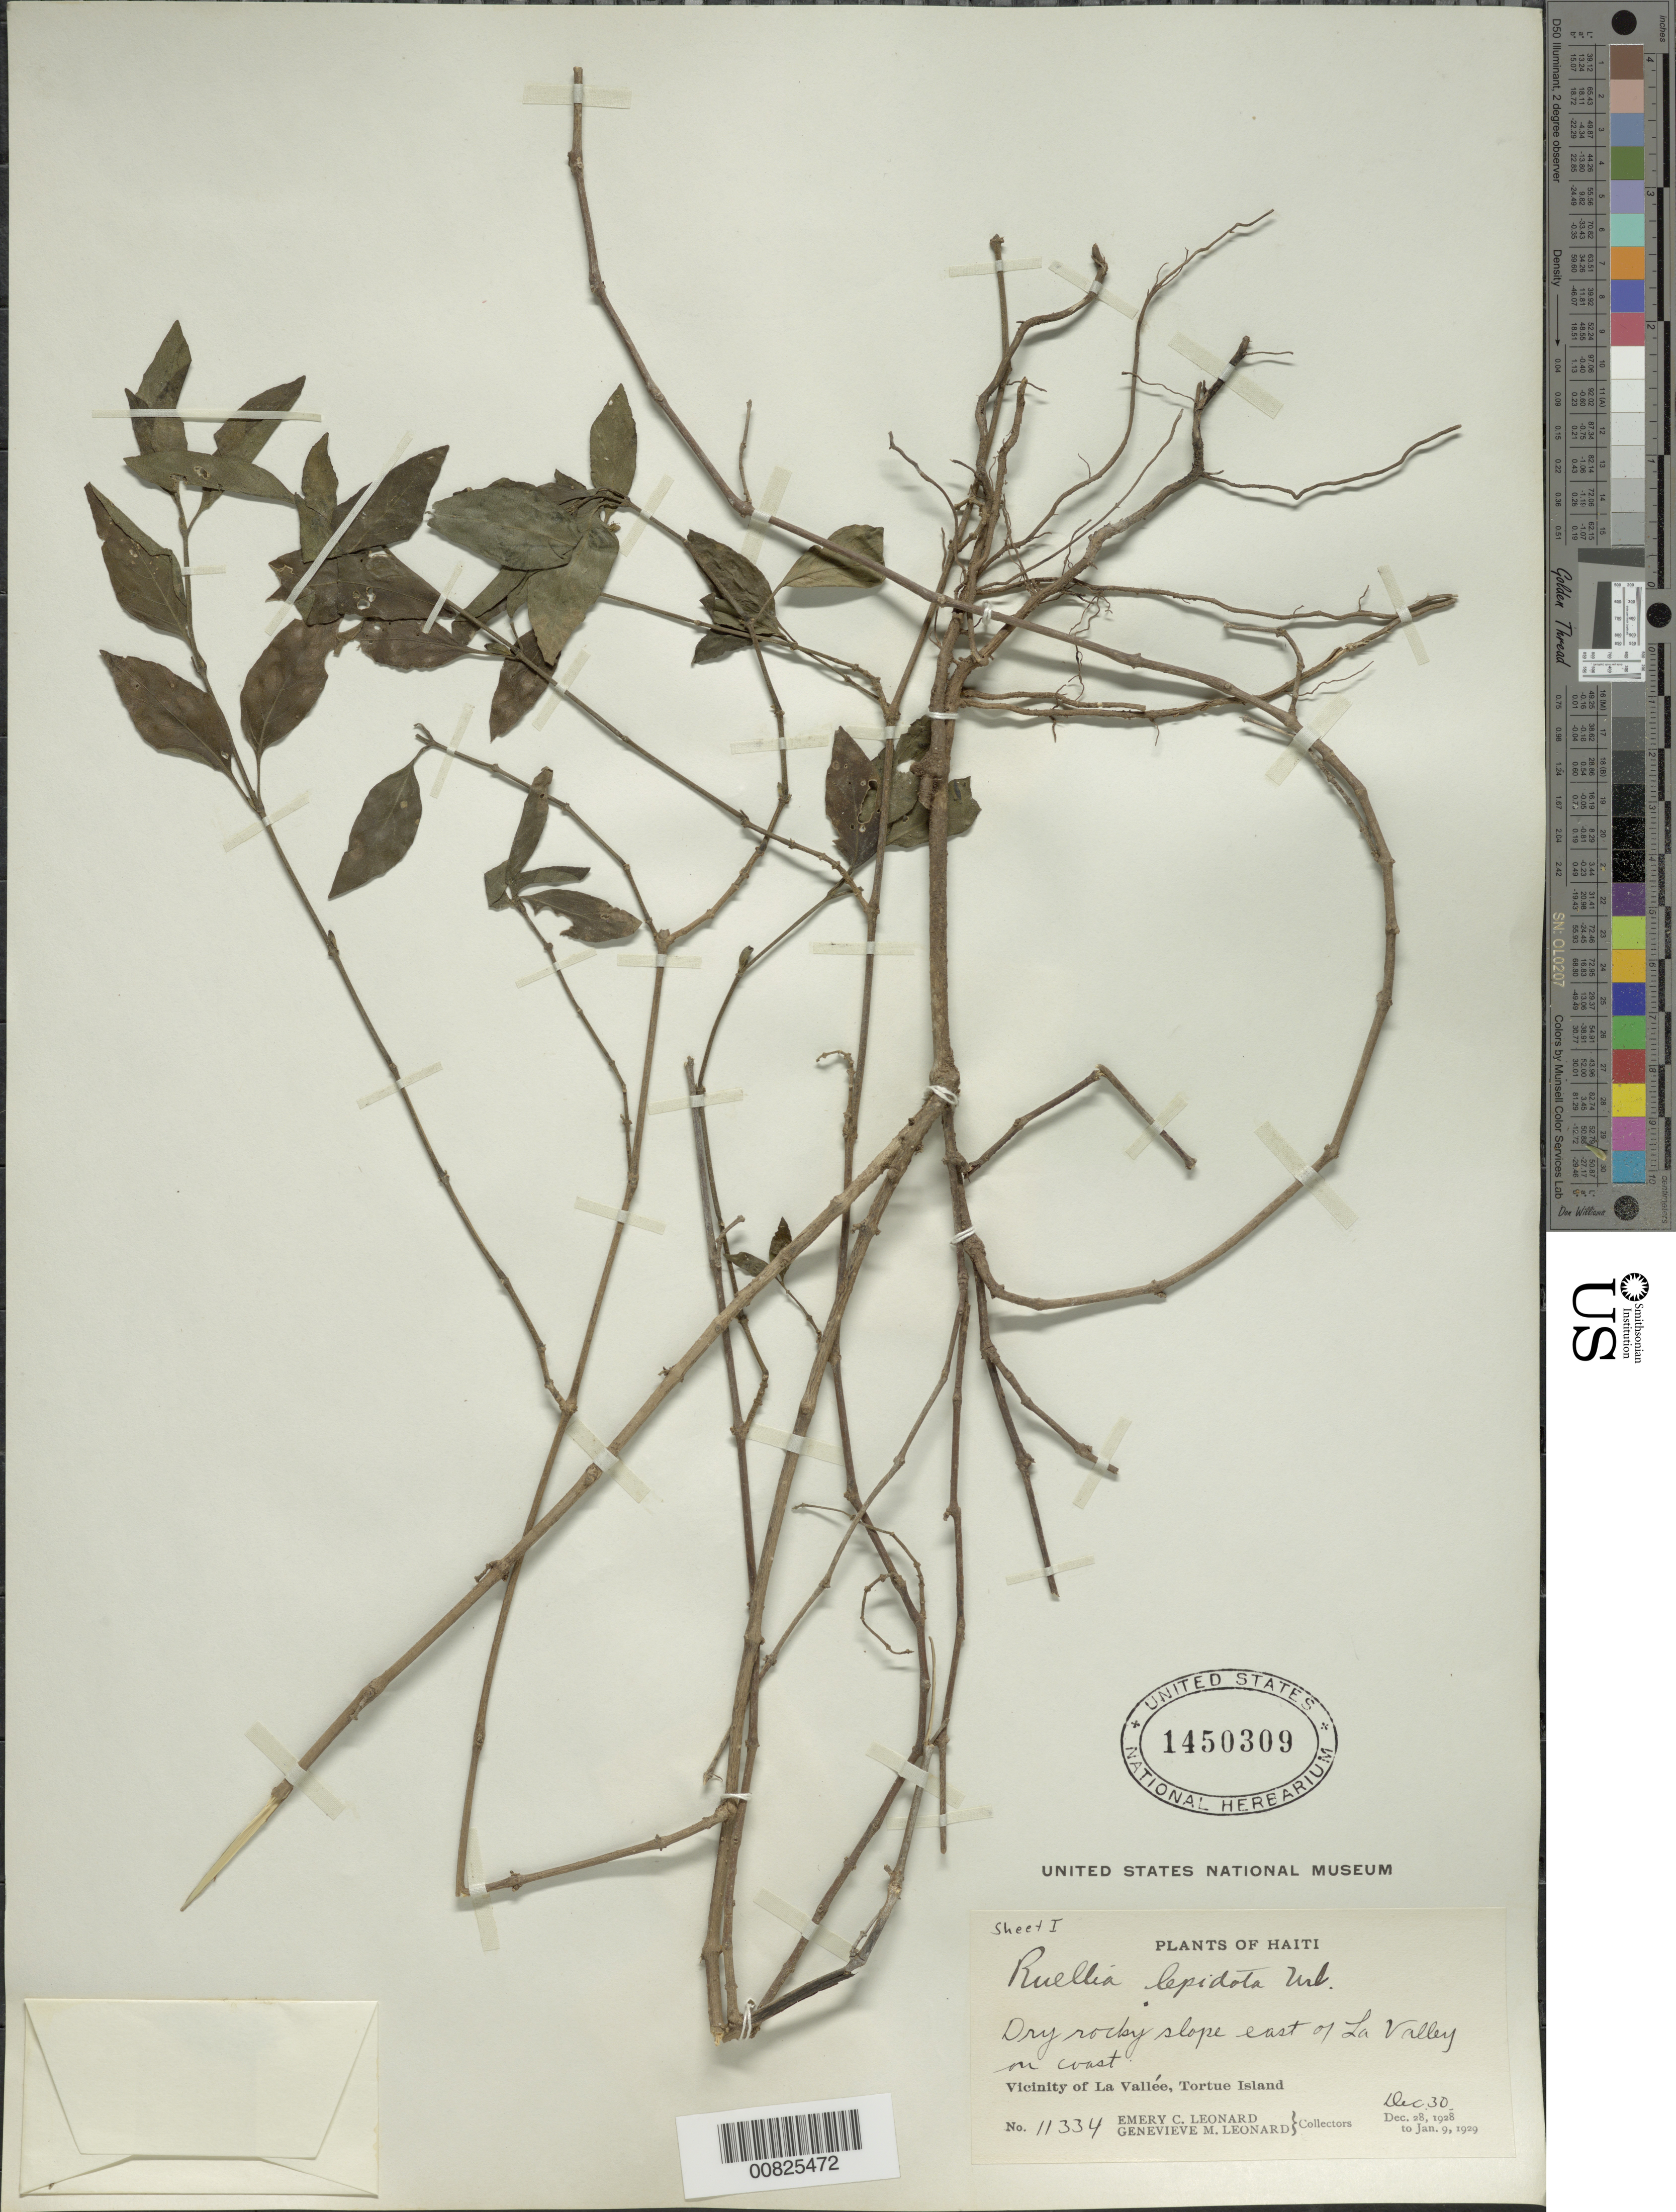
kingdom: Plantae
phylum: Tracheophyta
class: Magnoliopsida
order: Lamiales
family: Acanthaceae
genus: Ruellia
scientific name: Ruellia lepidota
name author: Urb.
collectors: E. C. Leonard & G. M. Leonard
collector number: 1134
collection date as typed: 30 Dec 1928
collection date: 1928-12-30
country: Haiti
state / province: Nord-Ouest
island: Île de la Tortue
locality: Vicinity of La Vallée, E of city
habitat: Dry rocky slope on coast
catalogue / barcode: US 1450309